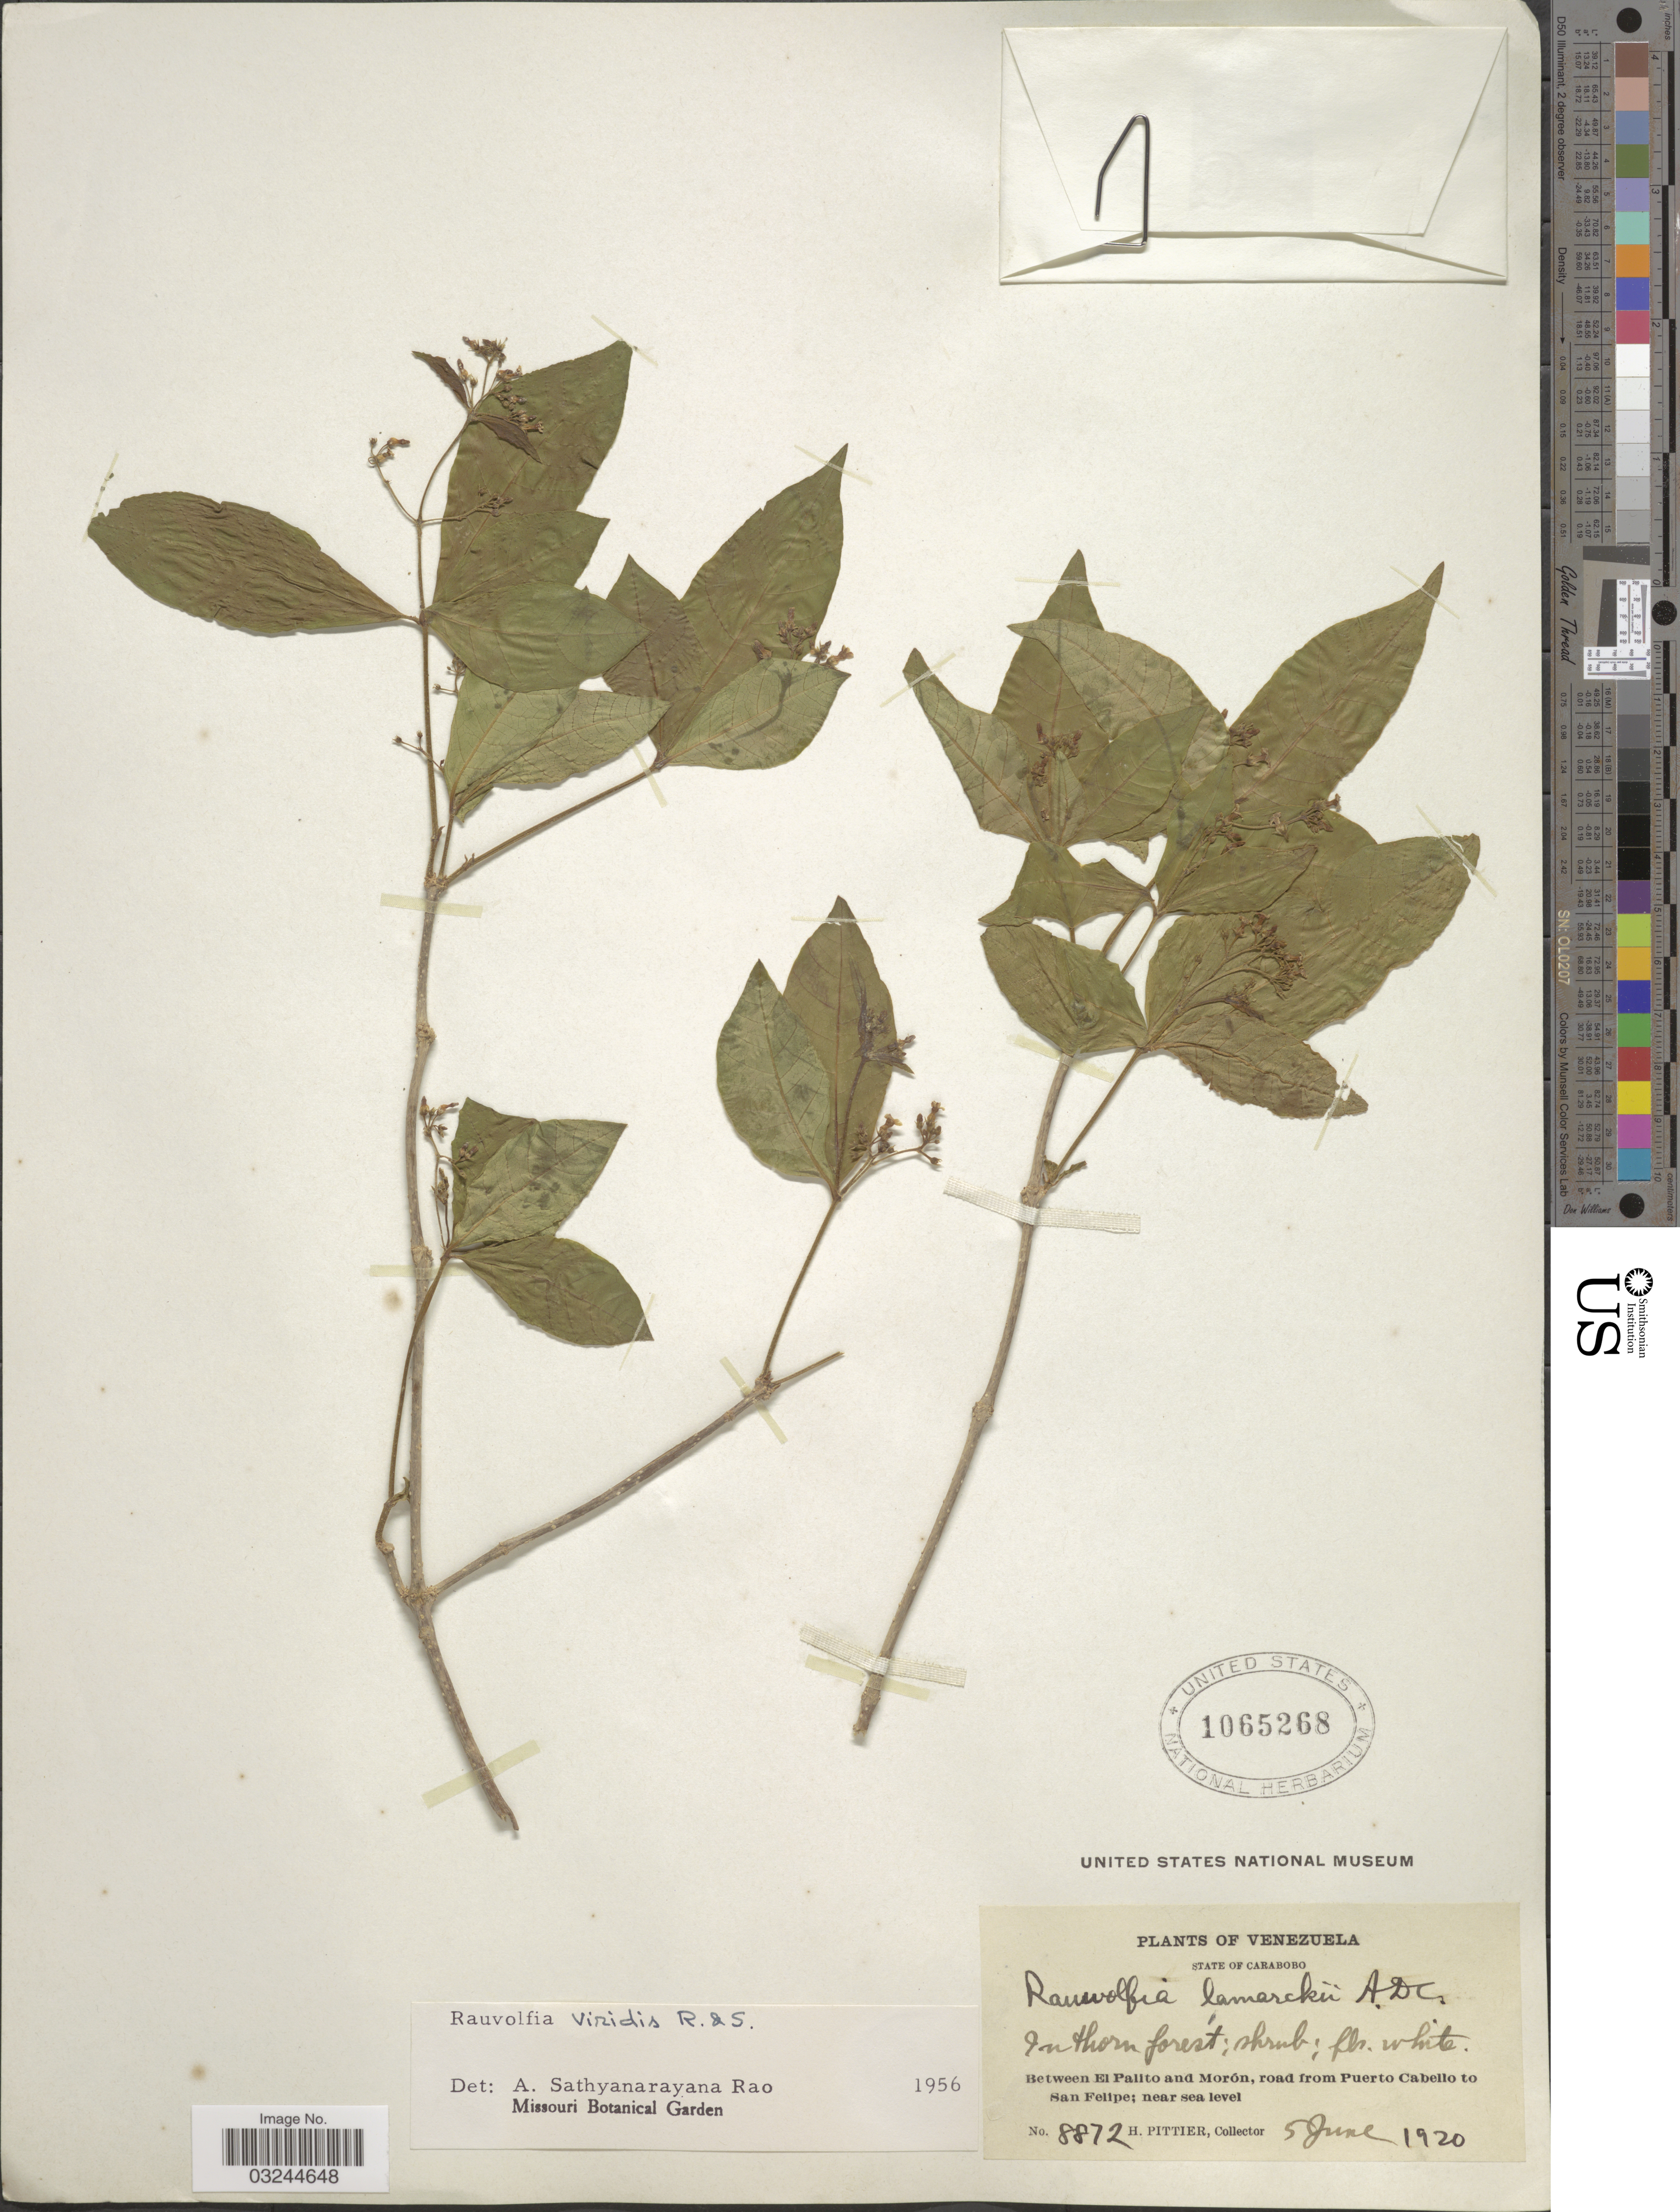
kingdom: Plantae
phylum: Tracheophyta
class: Magnoliopsida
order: Gentianales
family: Apocynaceae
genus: Rauvolfia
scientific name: Rauvolfia viridis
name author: Willd. ex Roem. & Schult.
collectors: H. F. Pittier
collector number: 8872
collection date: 1920-06-05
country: Venezuela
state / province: Carabobo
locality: Between El Palito and Morón, road from Puerto Cabello to San Felipe.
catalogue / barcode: US 1065268